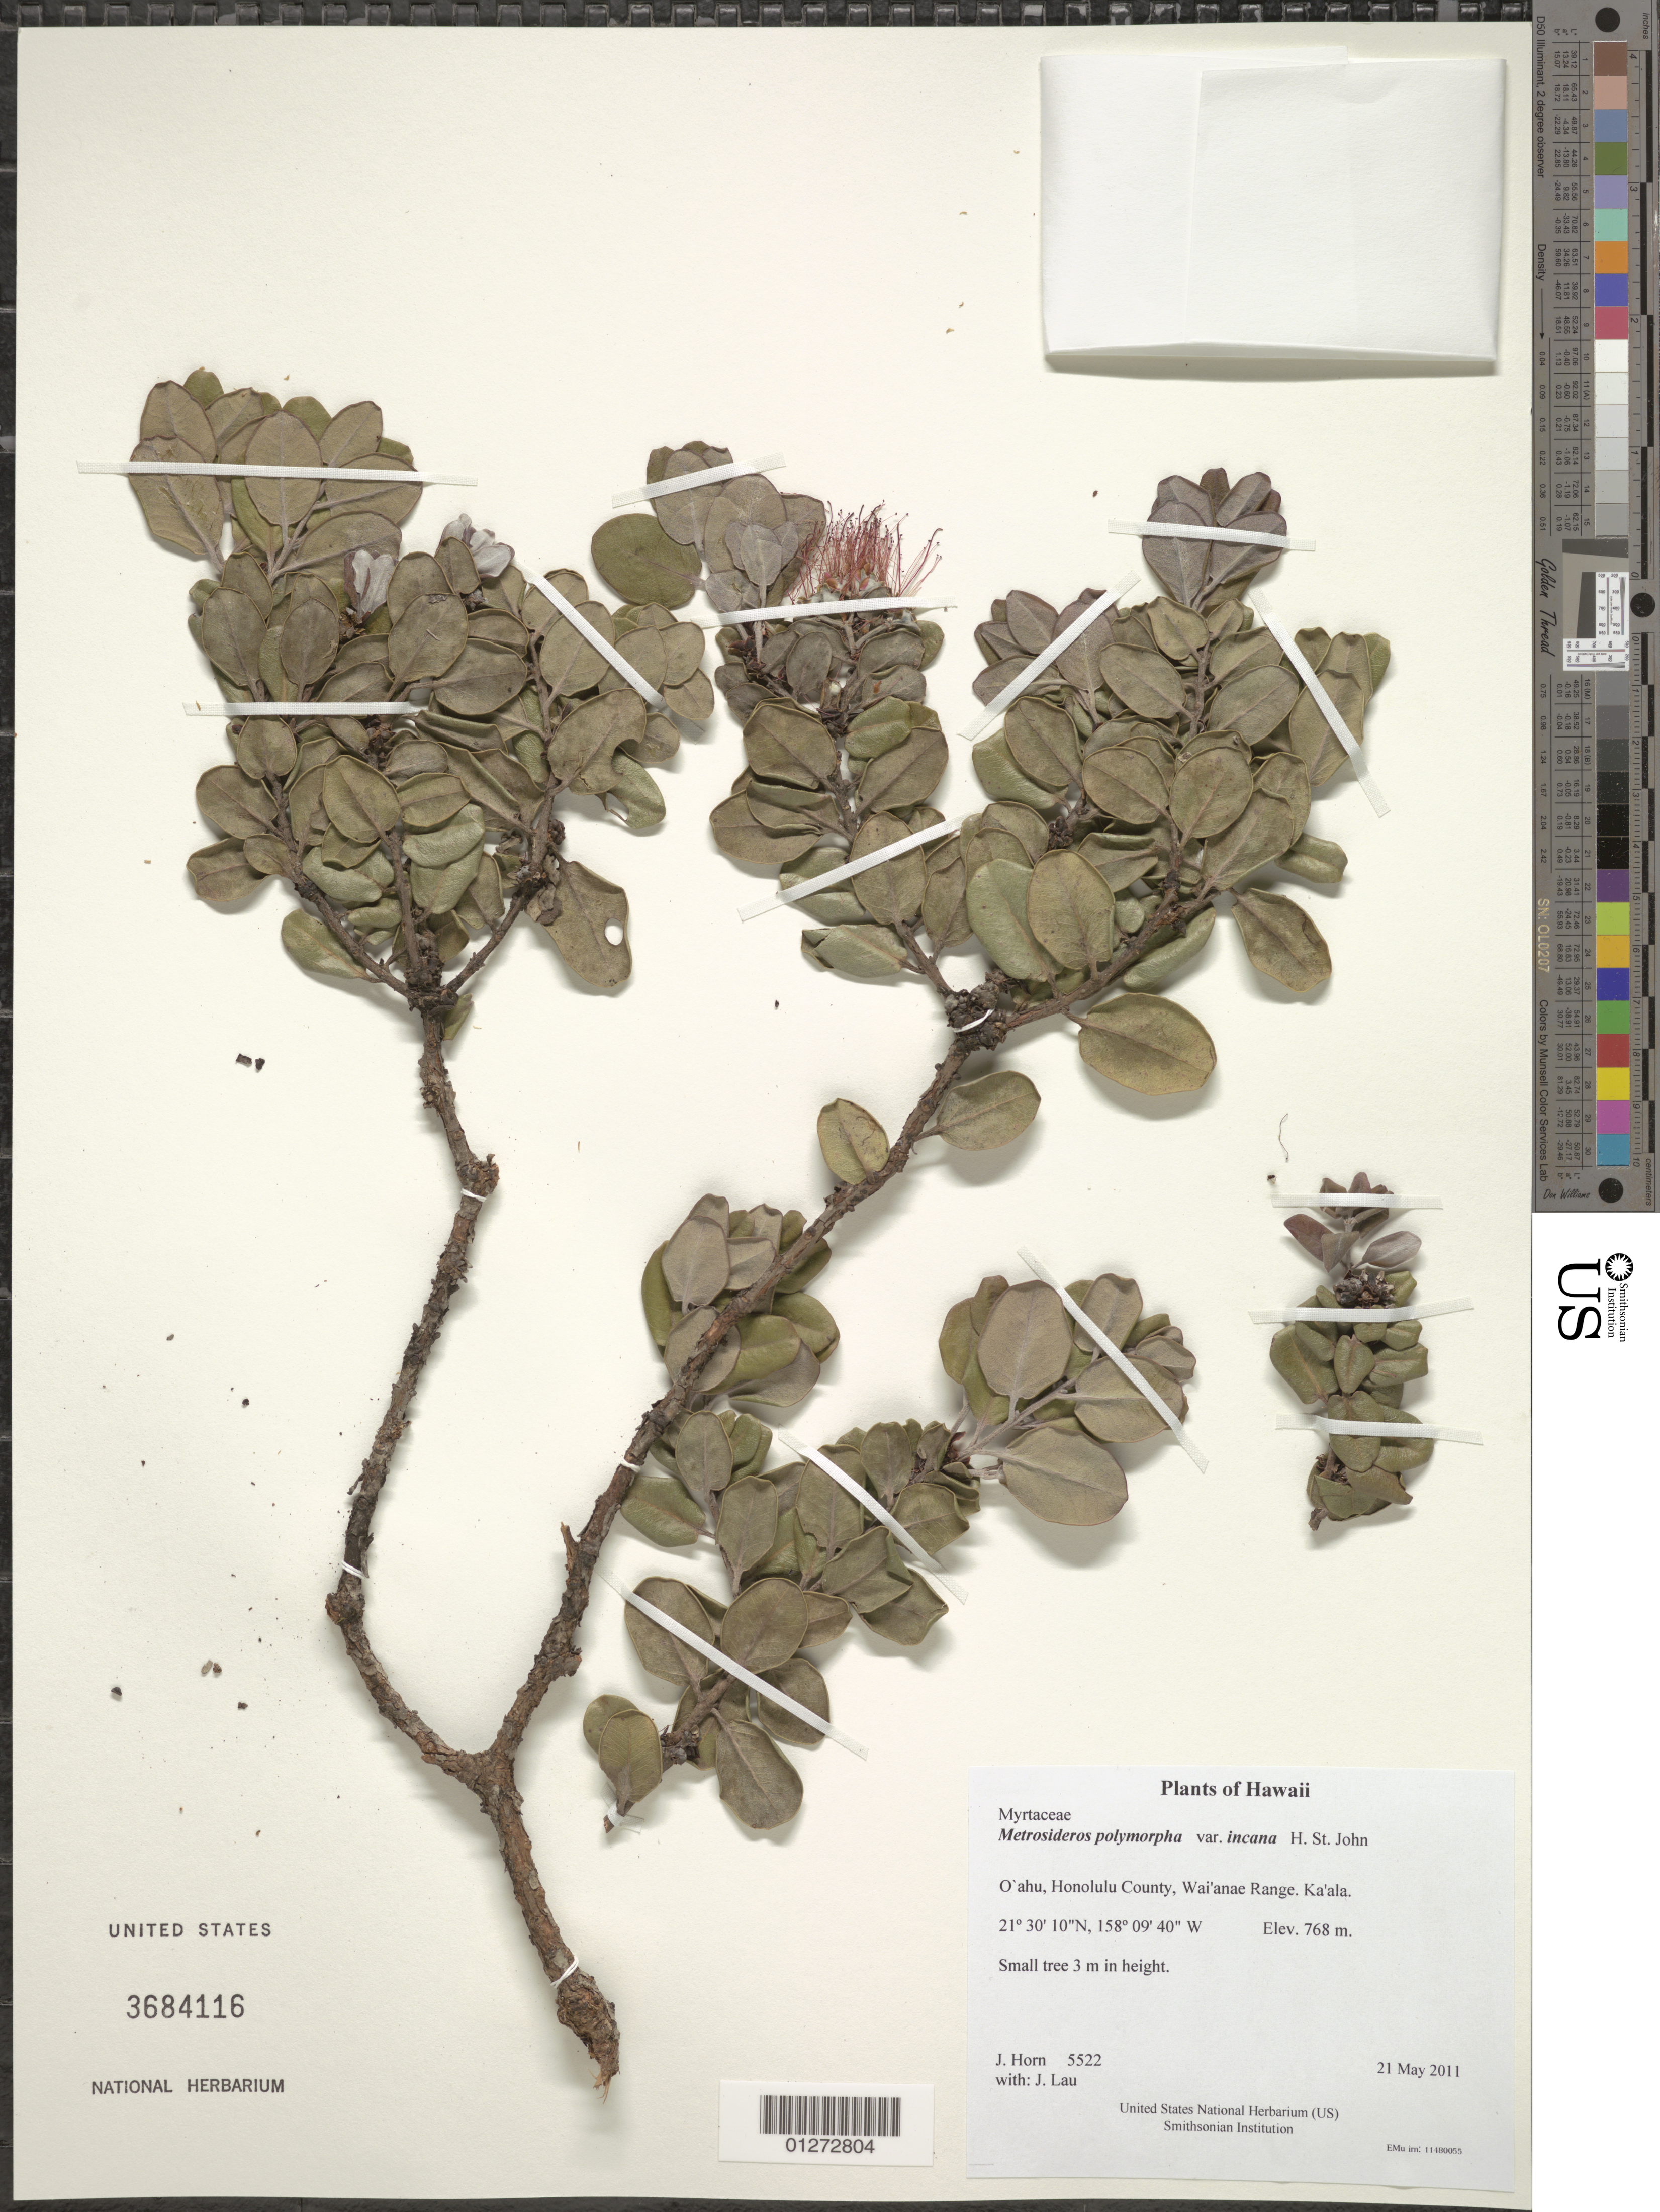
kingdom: Plantae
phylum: Tracheophyta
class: Magnoliopsida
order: Myrtales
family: Myrtaceae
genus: Metrosideros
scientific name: Metrosideros polymorpha var. incana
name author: H. St. John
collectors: J. Horn & J. Lau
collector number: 5522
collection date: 2011-05-21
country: United States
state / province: Hawaii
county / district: Honolulu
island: Oahu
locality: Wai'anae Range. Ka'ala.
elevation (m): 768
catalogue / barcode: US 3684116